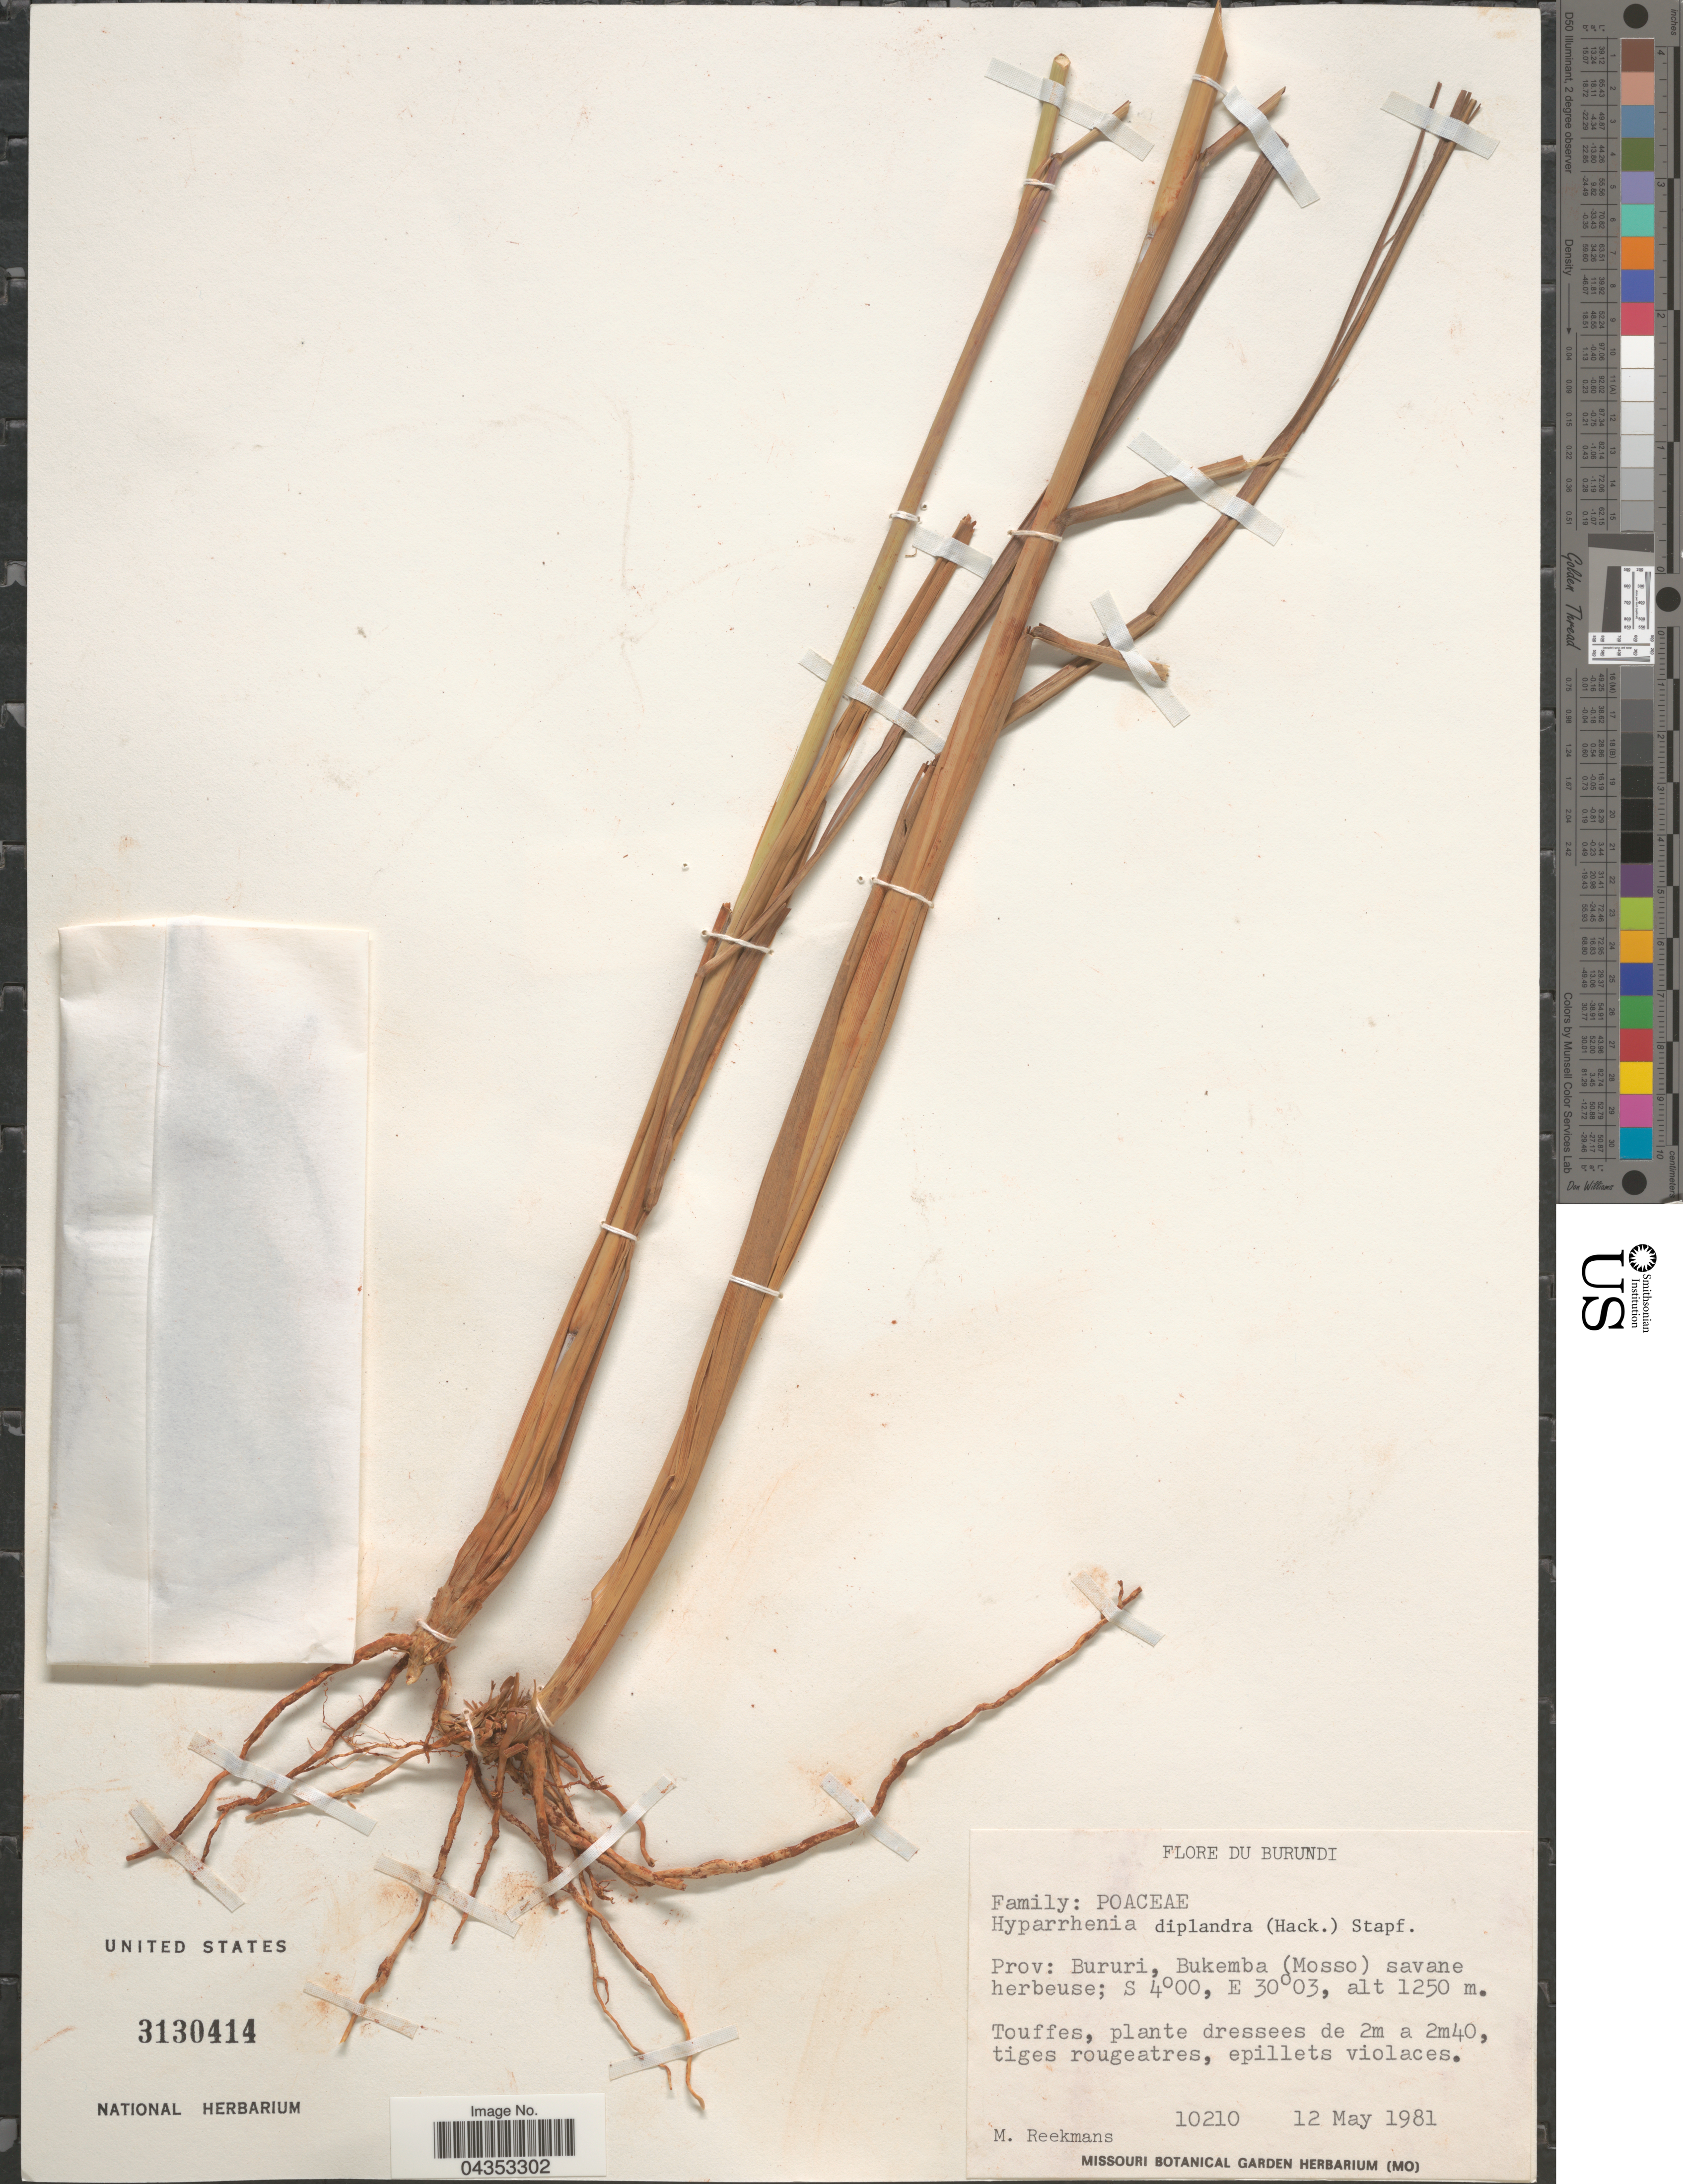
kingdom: Plantae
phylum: Tracheophyta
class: Liliopsida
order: Poales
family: Poaceae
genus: Hyparrhenia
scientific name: Hyparrhenia diplandra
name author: (Hack.) Stapf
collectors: M. Reekmans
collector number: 10210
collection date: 1981-05-12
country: Burundi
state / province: Bururi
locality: Bukemba (Mosso) savane herbeuse.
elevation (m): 1250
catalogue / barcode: US 3130414